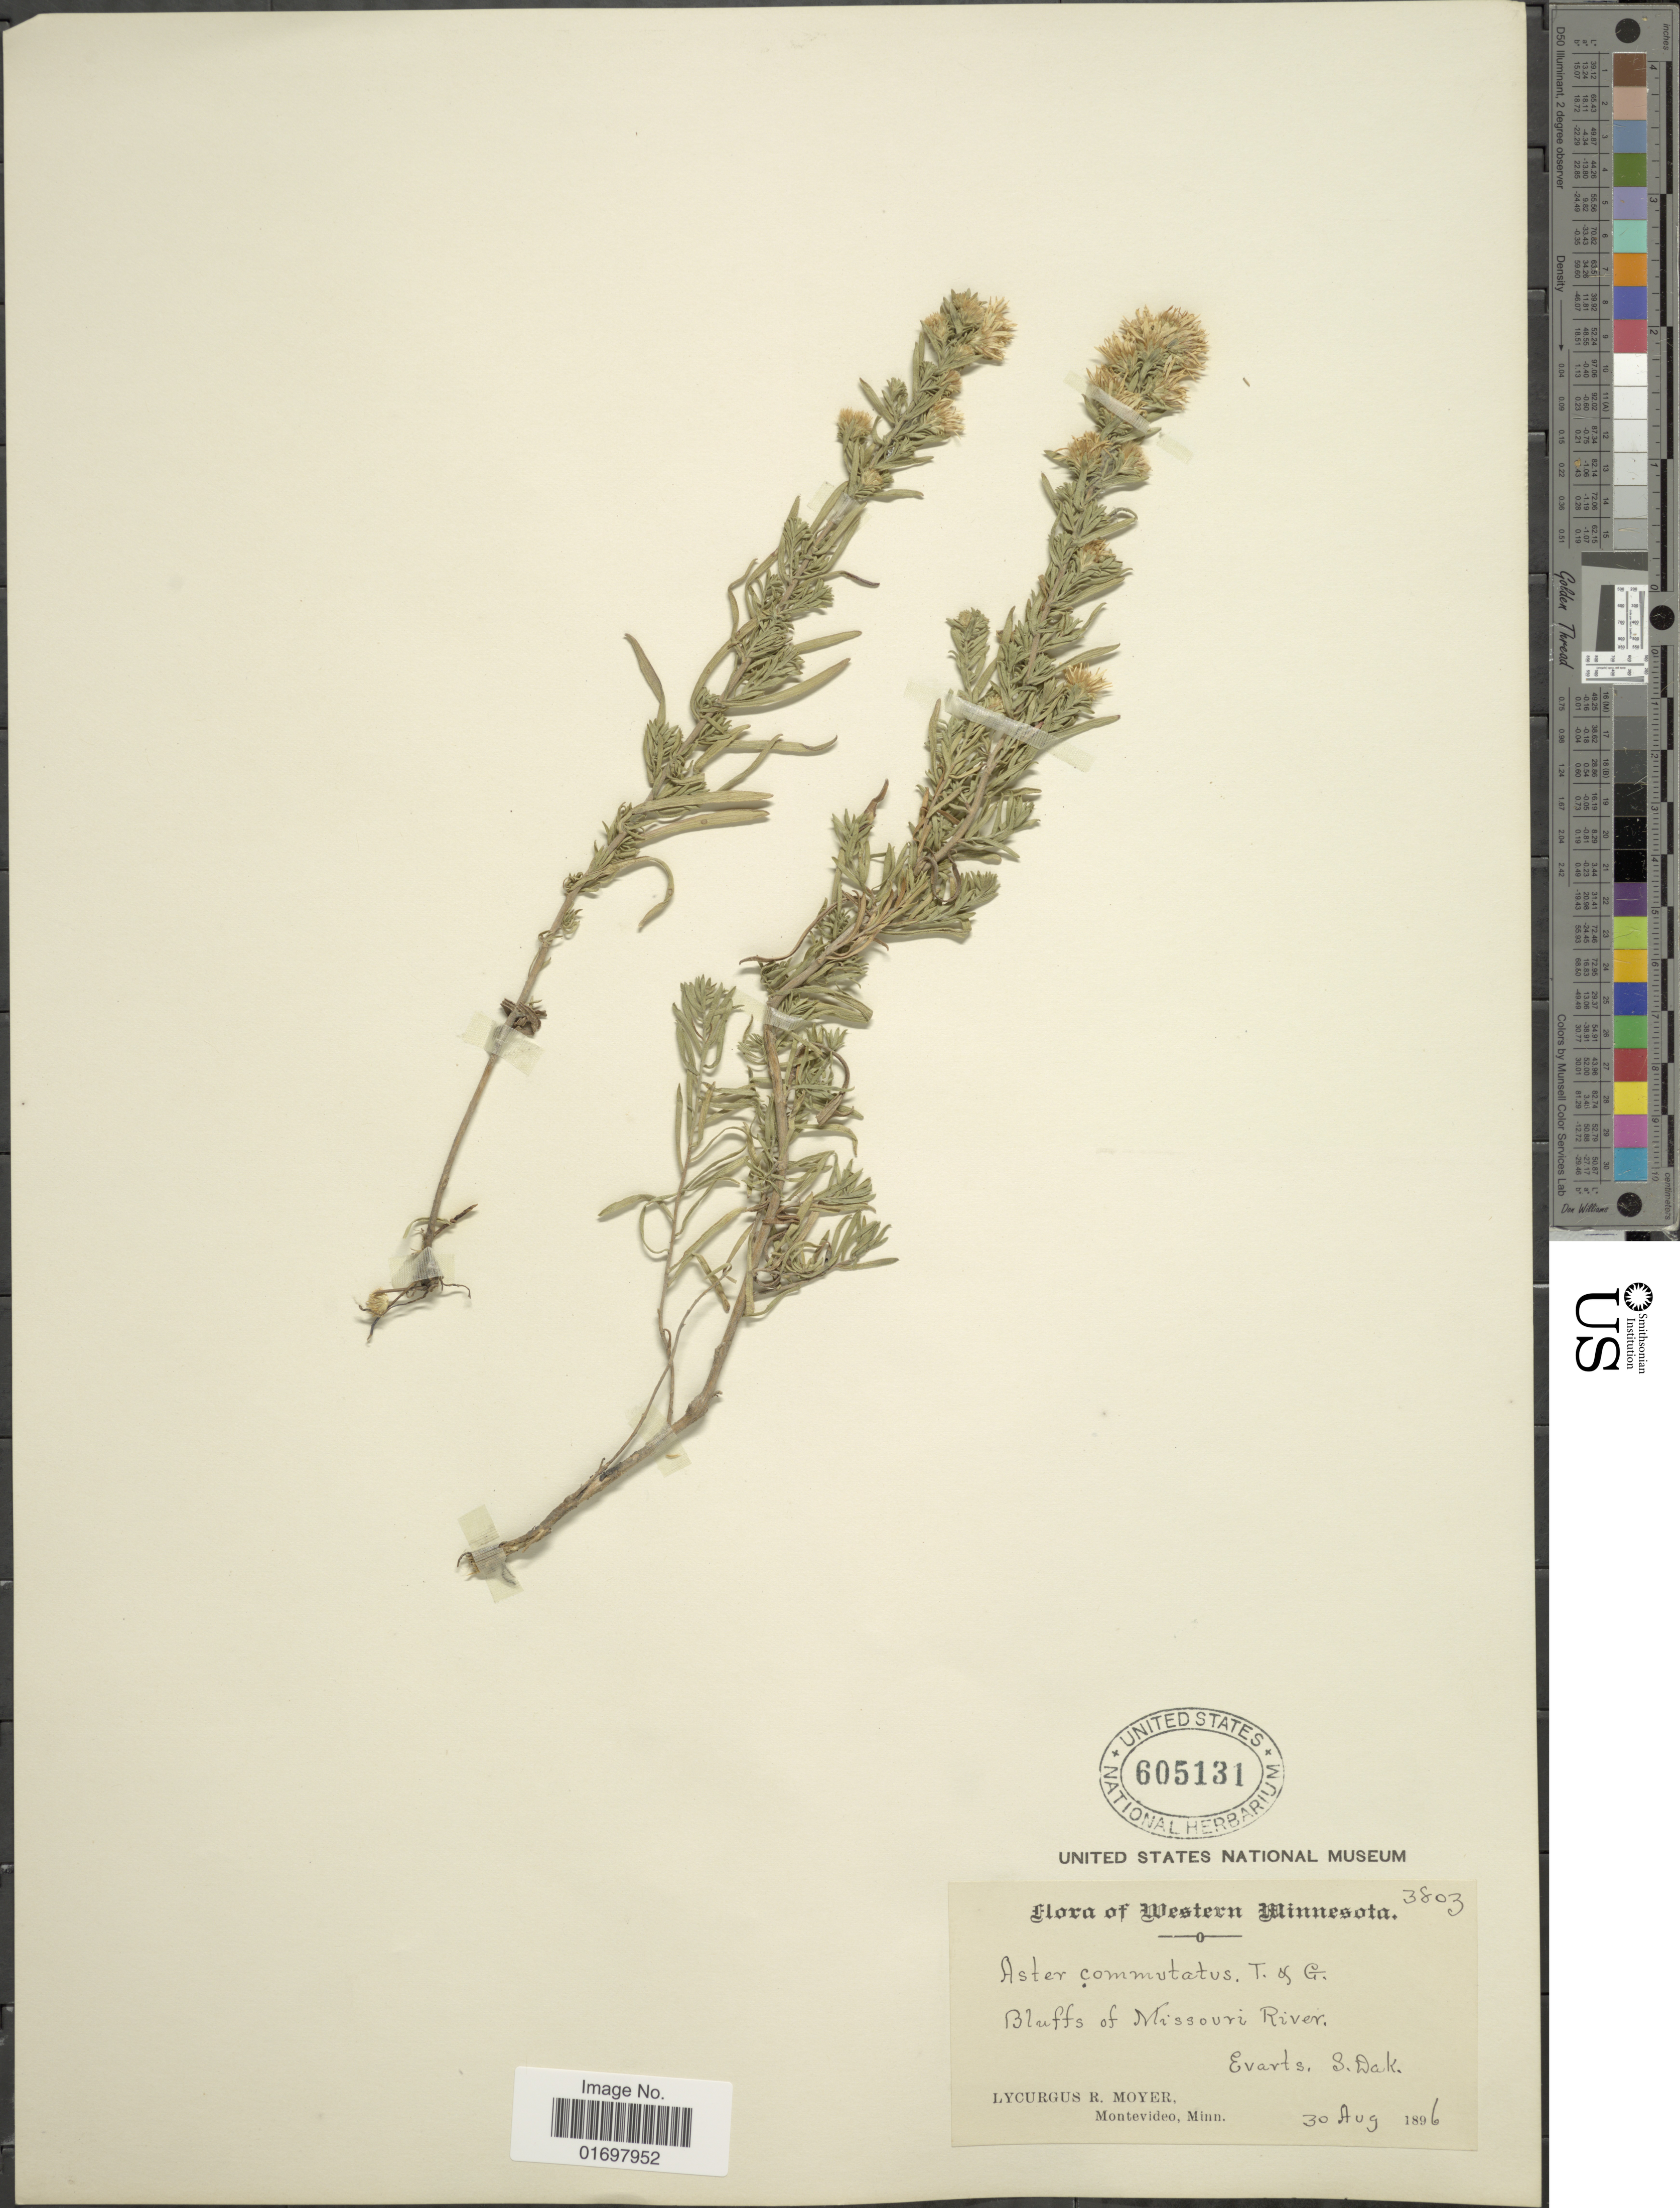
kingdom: Plantae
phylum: Tracheophyta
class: Magnoliopsida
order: Asterales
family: Asteraceae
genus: Symphyotrichum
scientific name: Symphyotrichum falcatum var. commutatum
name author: (Torr. & A. Gray) G.L. Nesom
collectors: L. Moyer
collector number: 3803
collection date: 1896-08-30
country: United States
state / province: Minnesota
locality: Western Minnesota. Bluffs of Missouri River, Evarts, S. Dak.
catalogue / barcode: US 605131